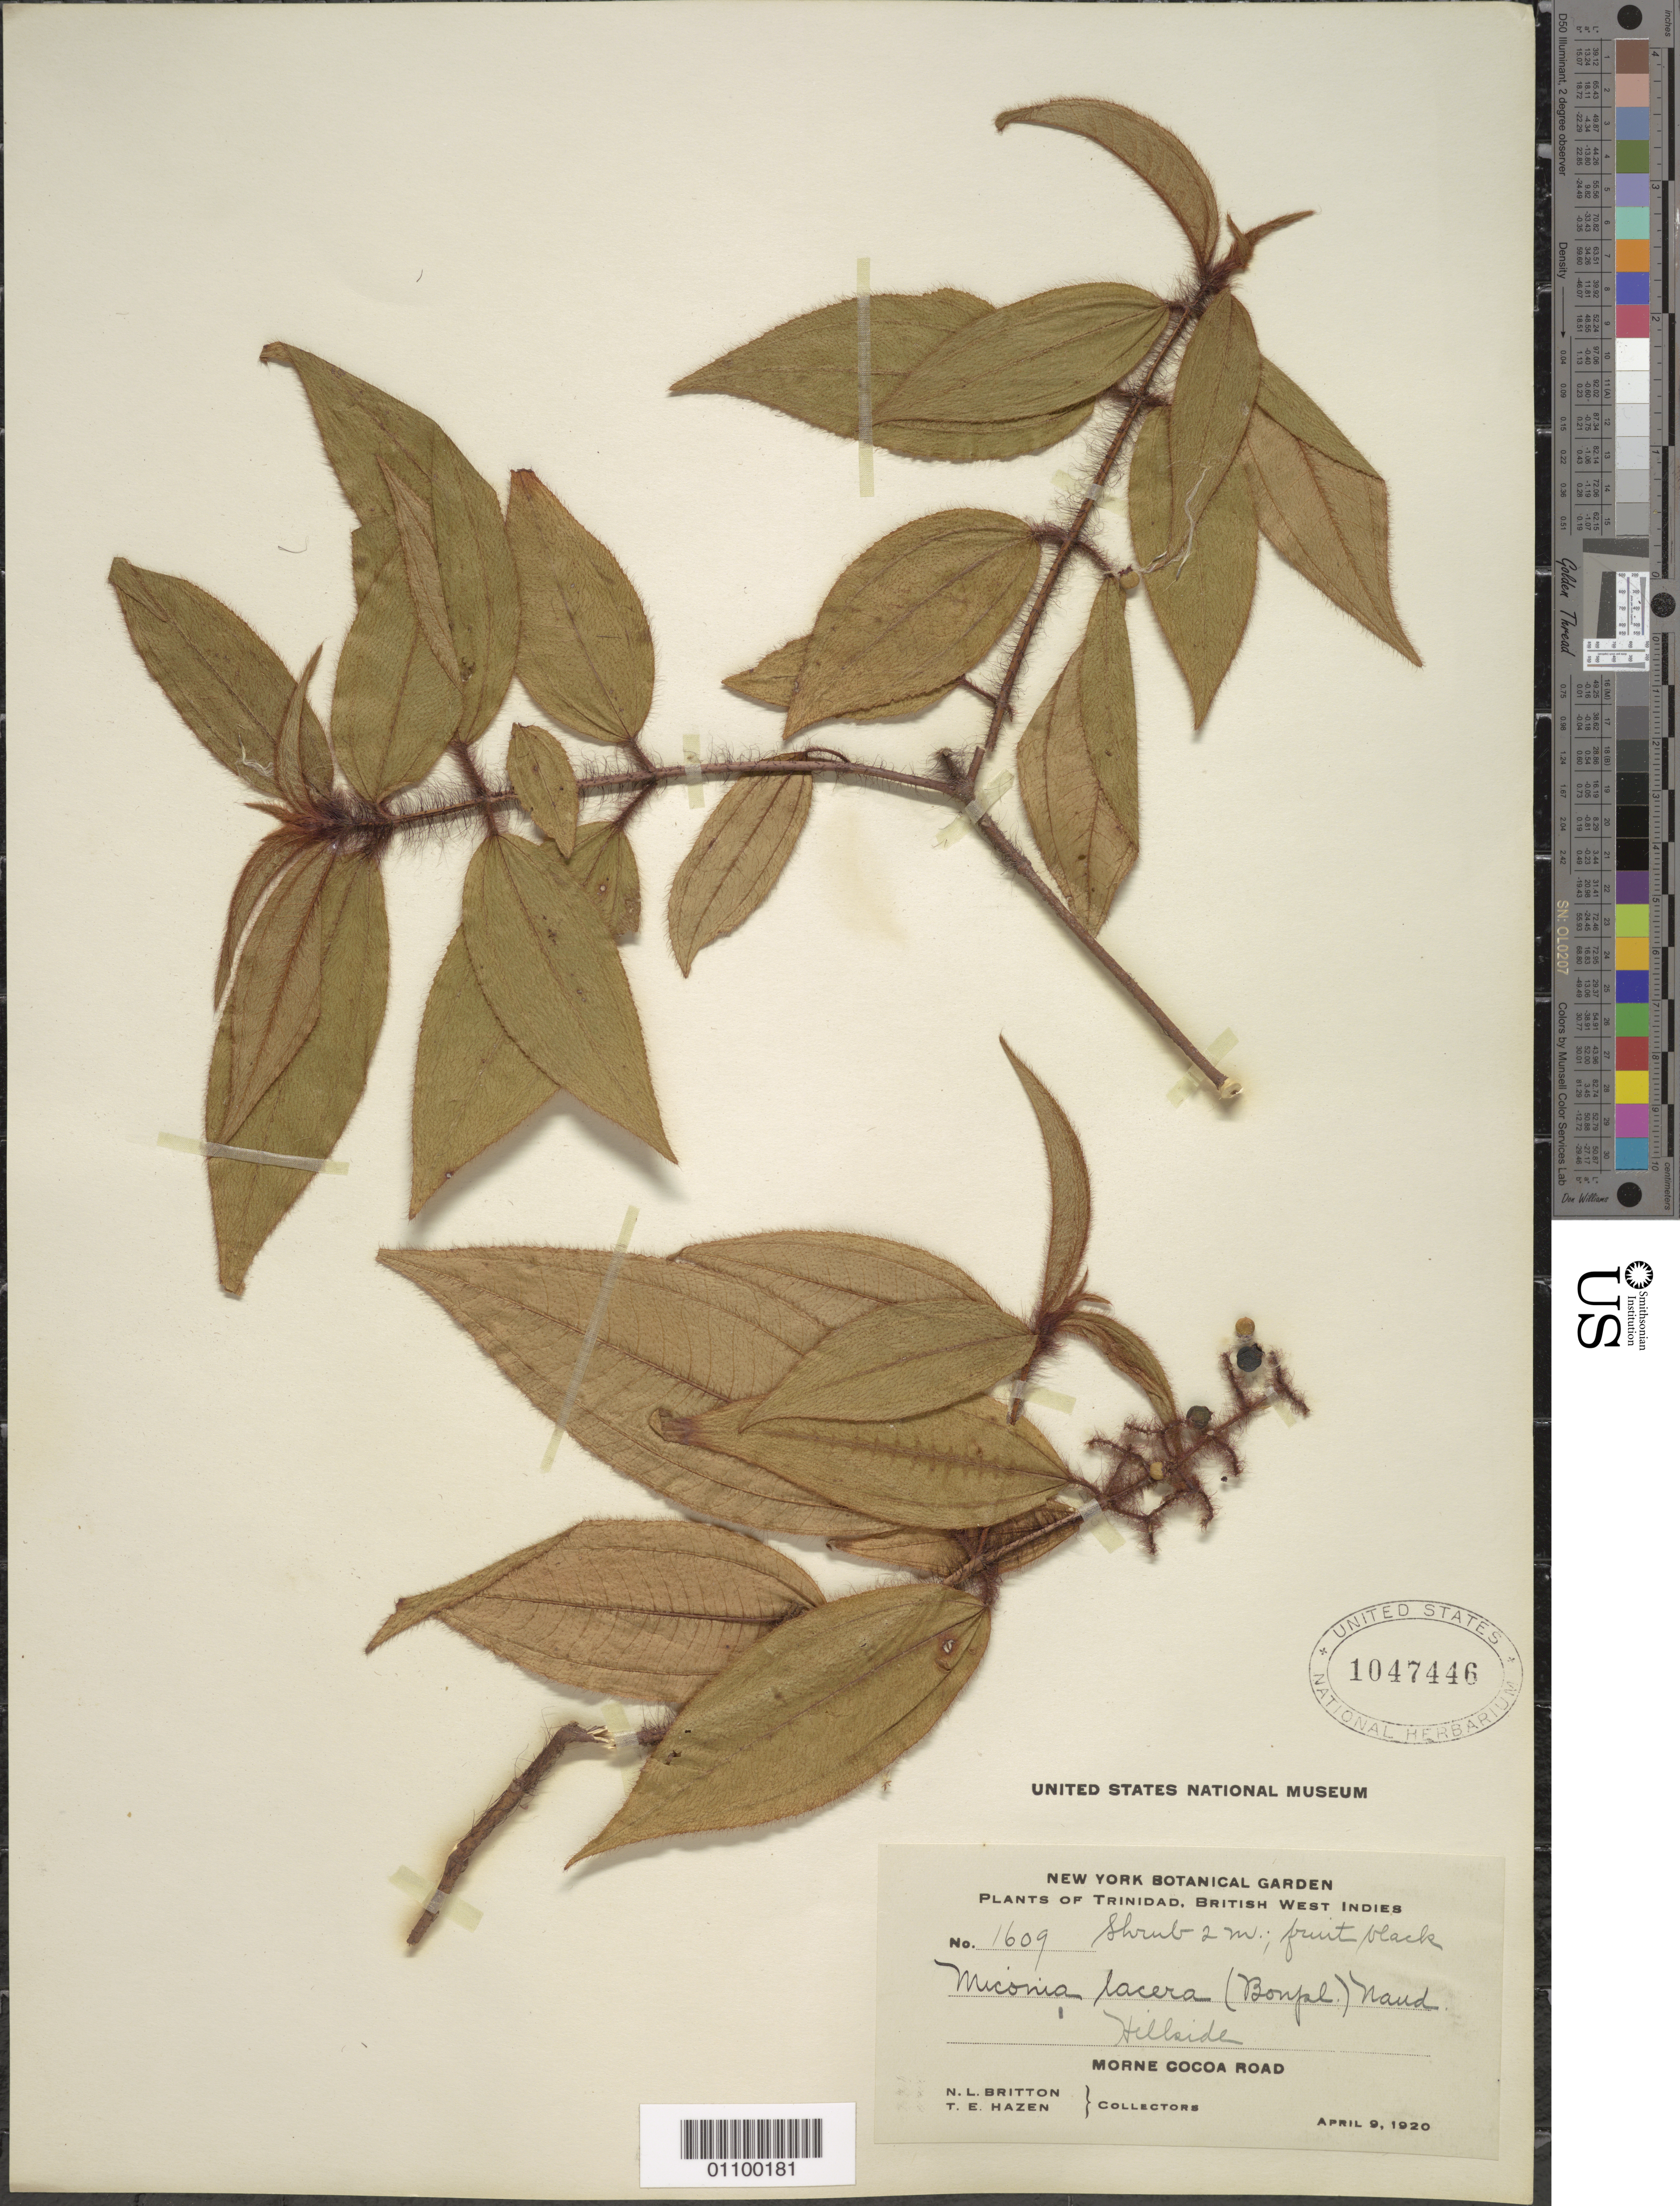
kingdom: Plantae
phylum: Tracheophyta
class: Magnoliopsida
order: Myrtales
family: Melastomataceae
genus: Miconia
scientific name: Miconia lacera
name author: (Bonpl.) Naudin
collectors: N. Britton & T. E. Hazen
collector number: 1609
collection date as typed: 09 Apr 1920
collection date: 1920-04-09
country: Trinidad and Tobago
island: Trinidad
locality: Morne Cocoa Road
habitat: hillside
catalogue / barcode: US 1047446